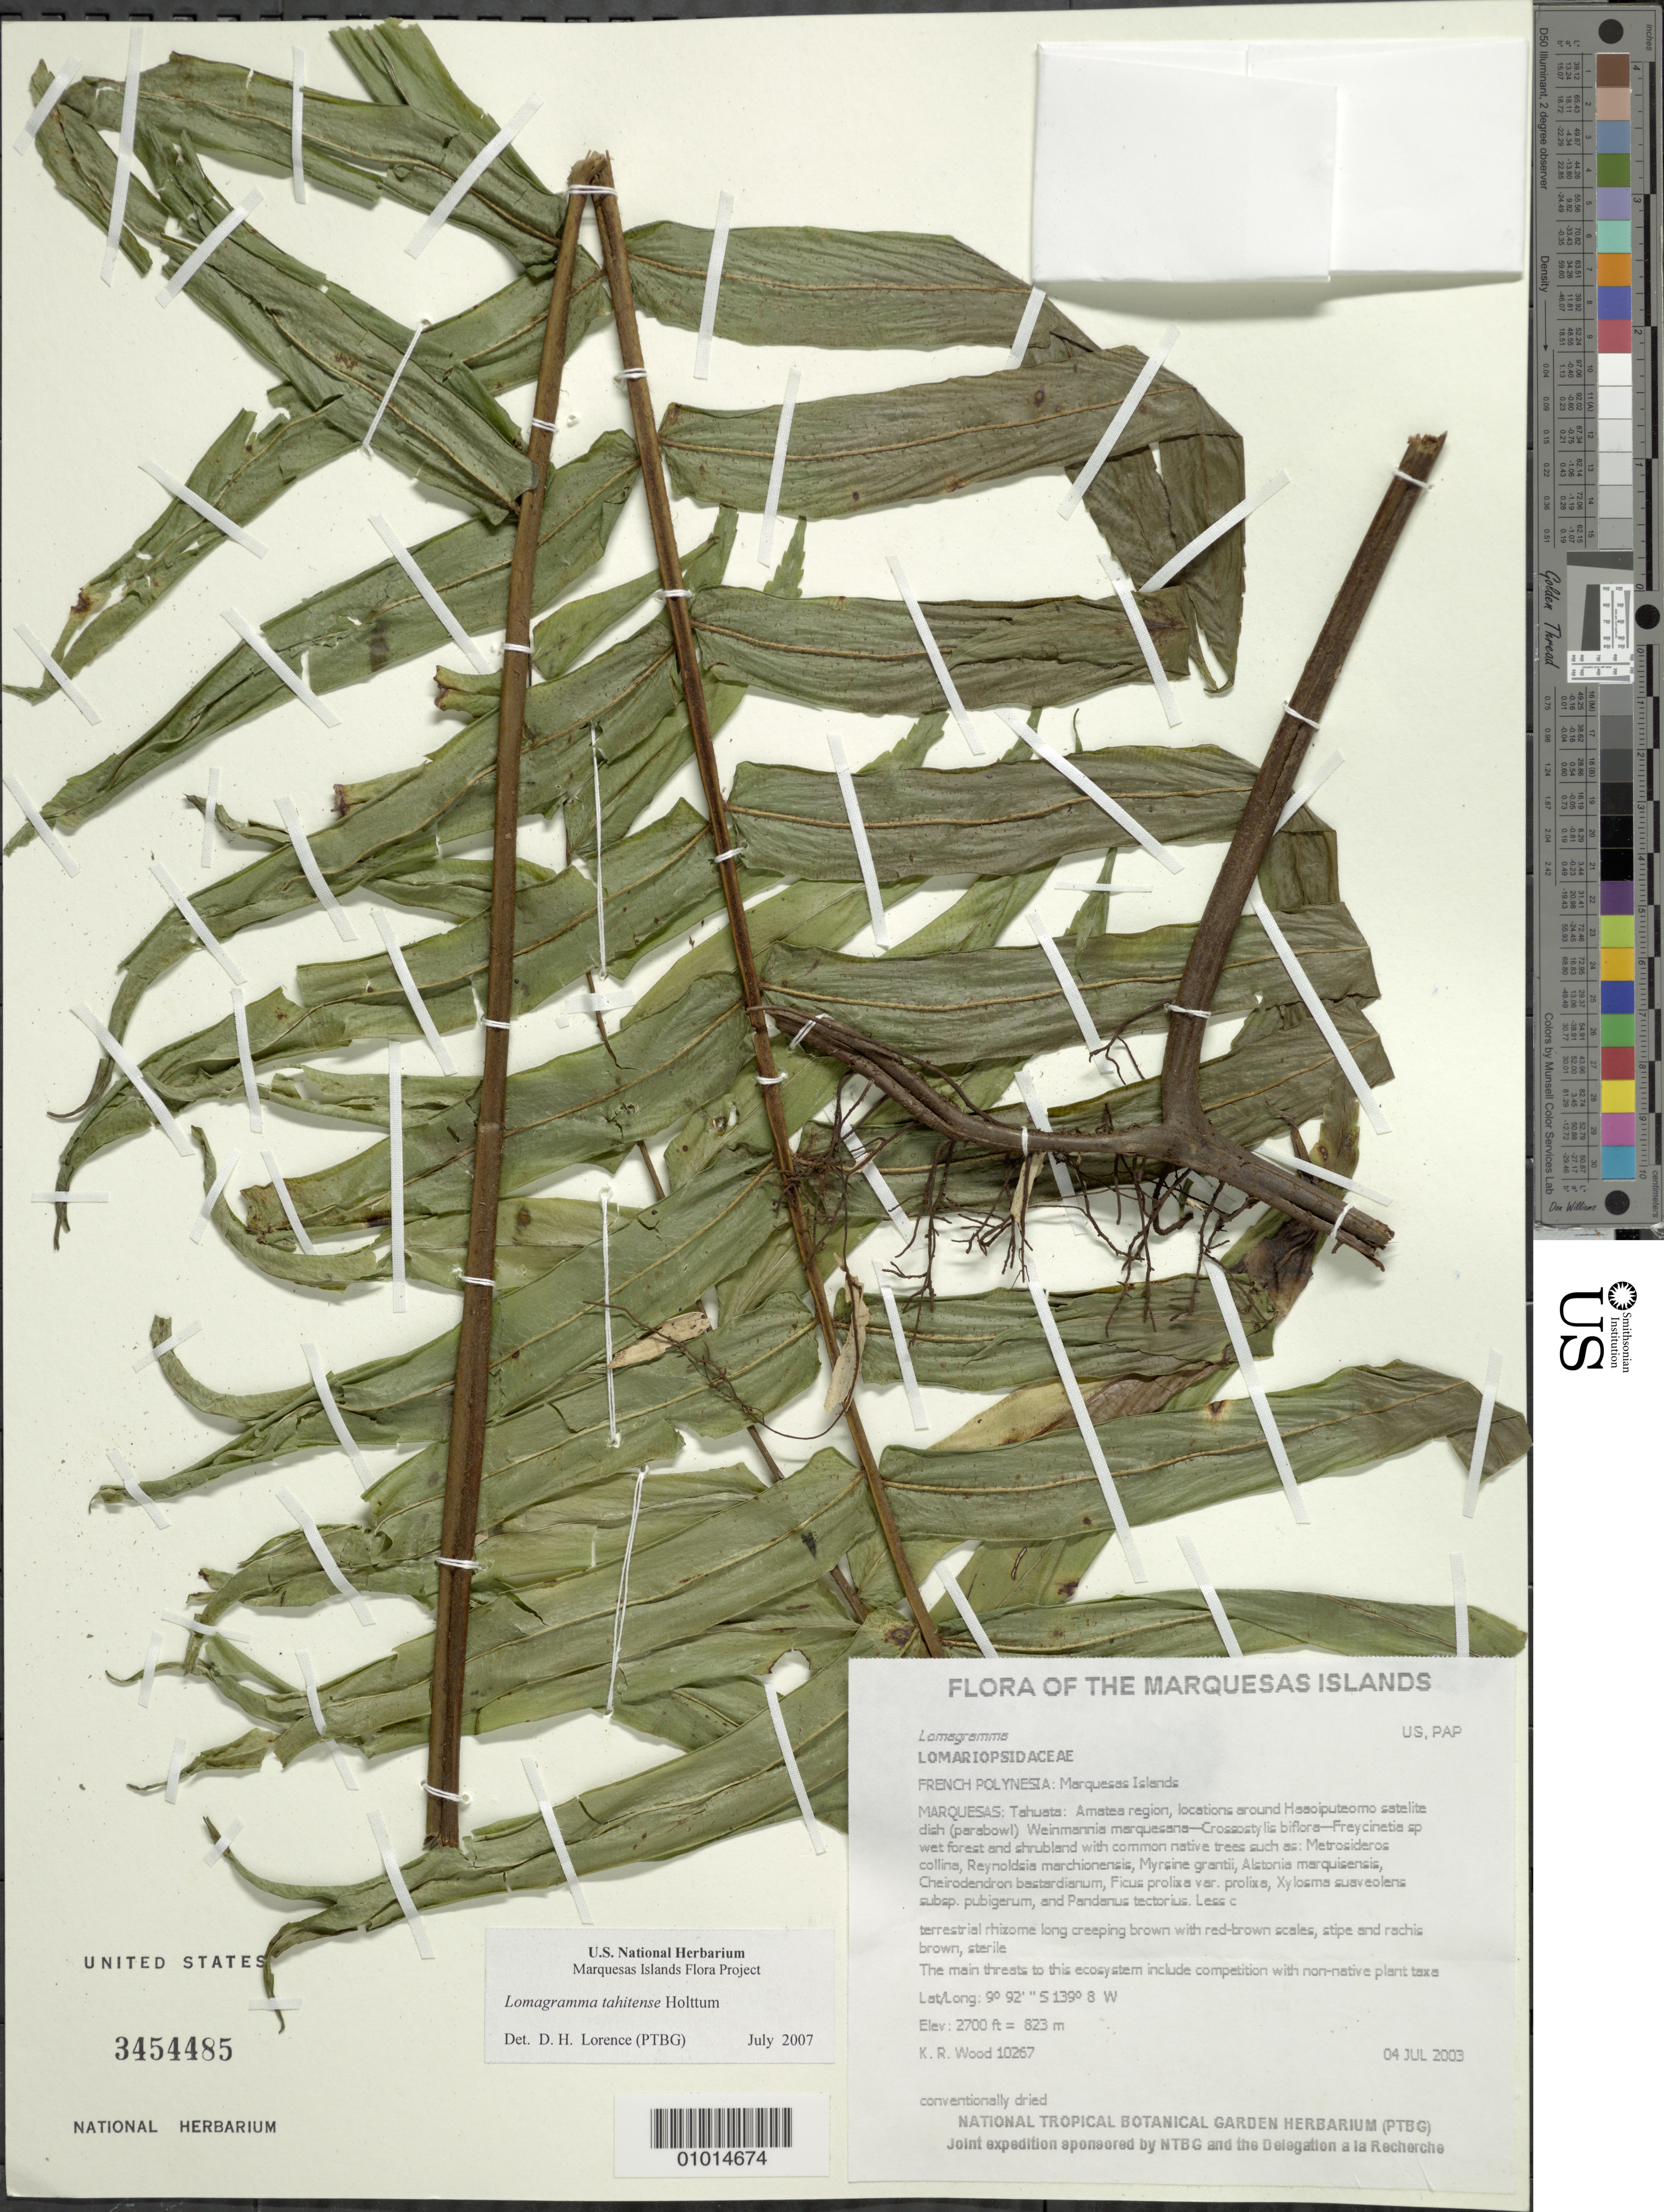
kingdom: Plantae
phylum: Tracheophyta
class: Polypodiopsida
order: Polypodiales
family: Dryopteridaceae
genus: Lomagramma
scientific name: Lomagramma cordipinna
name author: Holttum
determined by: Lorence, David H., (PTBG), National Tropical Botanical Garden (UNITED STATES)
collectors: K. R. Wood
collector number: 10267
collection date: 2003-07-04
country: French Polynesia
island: Tahuata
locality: Amatea region, locations around Haaoiputeomo satelite dish (parabowl)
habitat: Weinmannia marquesana - Crossostylis biflora - Freycinetia sp wet forest and shrubland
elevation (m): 823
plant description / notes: Competition with non-native plant taxa such as Ageratum conyzoides, Elephantopus mollis, Psidium guajava, Spathoglottis plicata, Zingiber zerumbet, Paspalum conjugatum, Paspalum paniculatum, Rhynchelytrum repens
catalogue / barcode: US 3454485